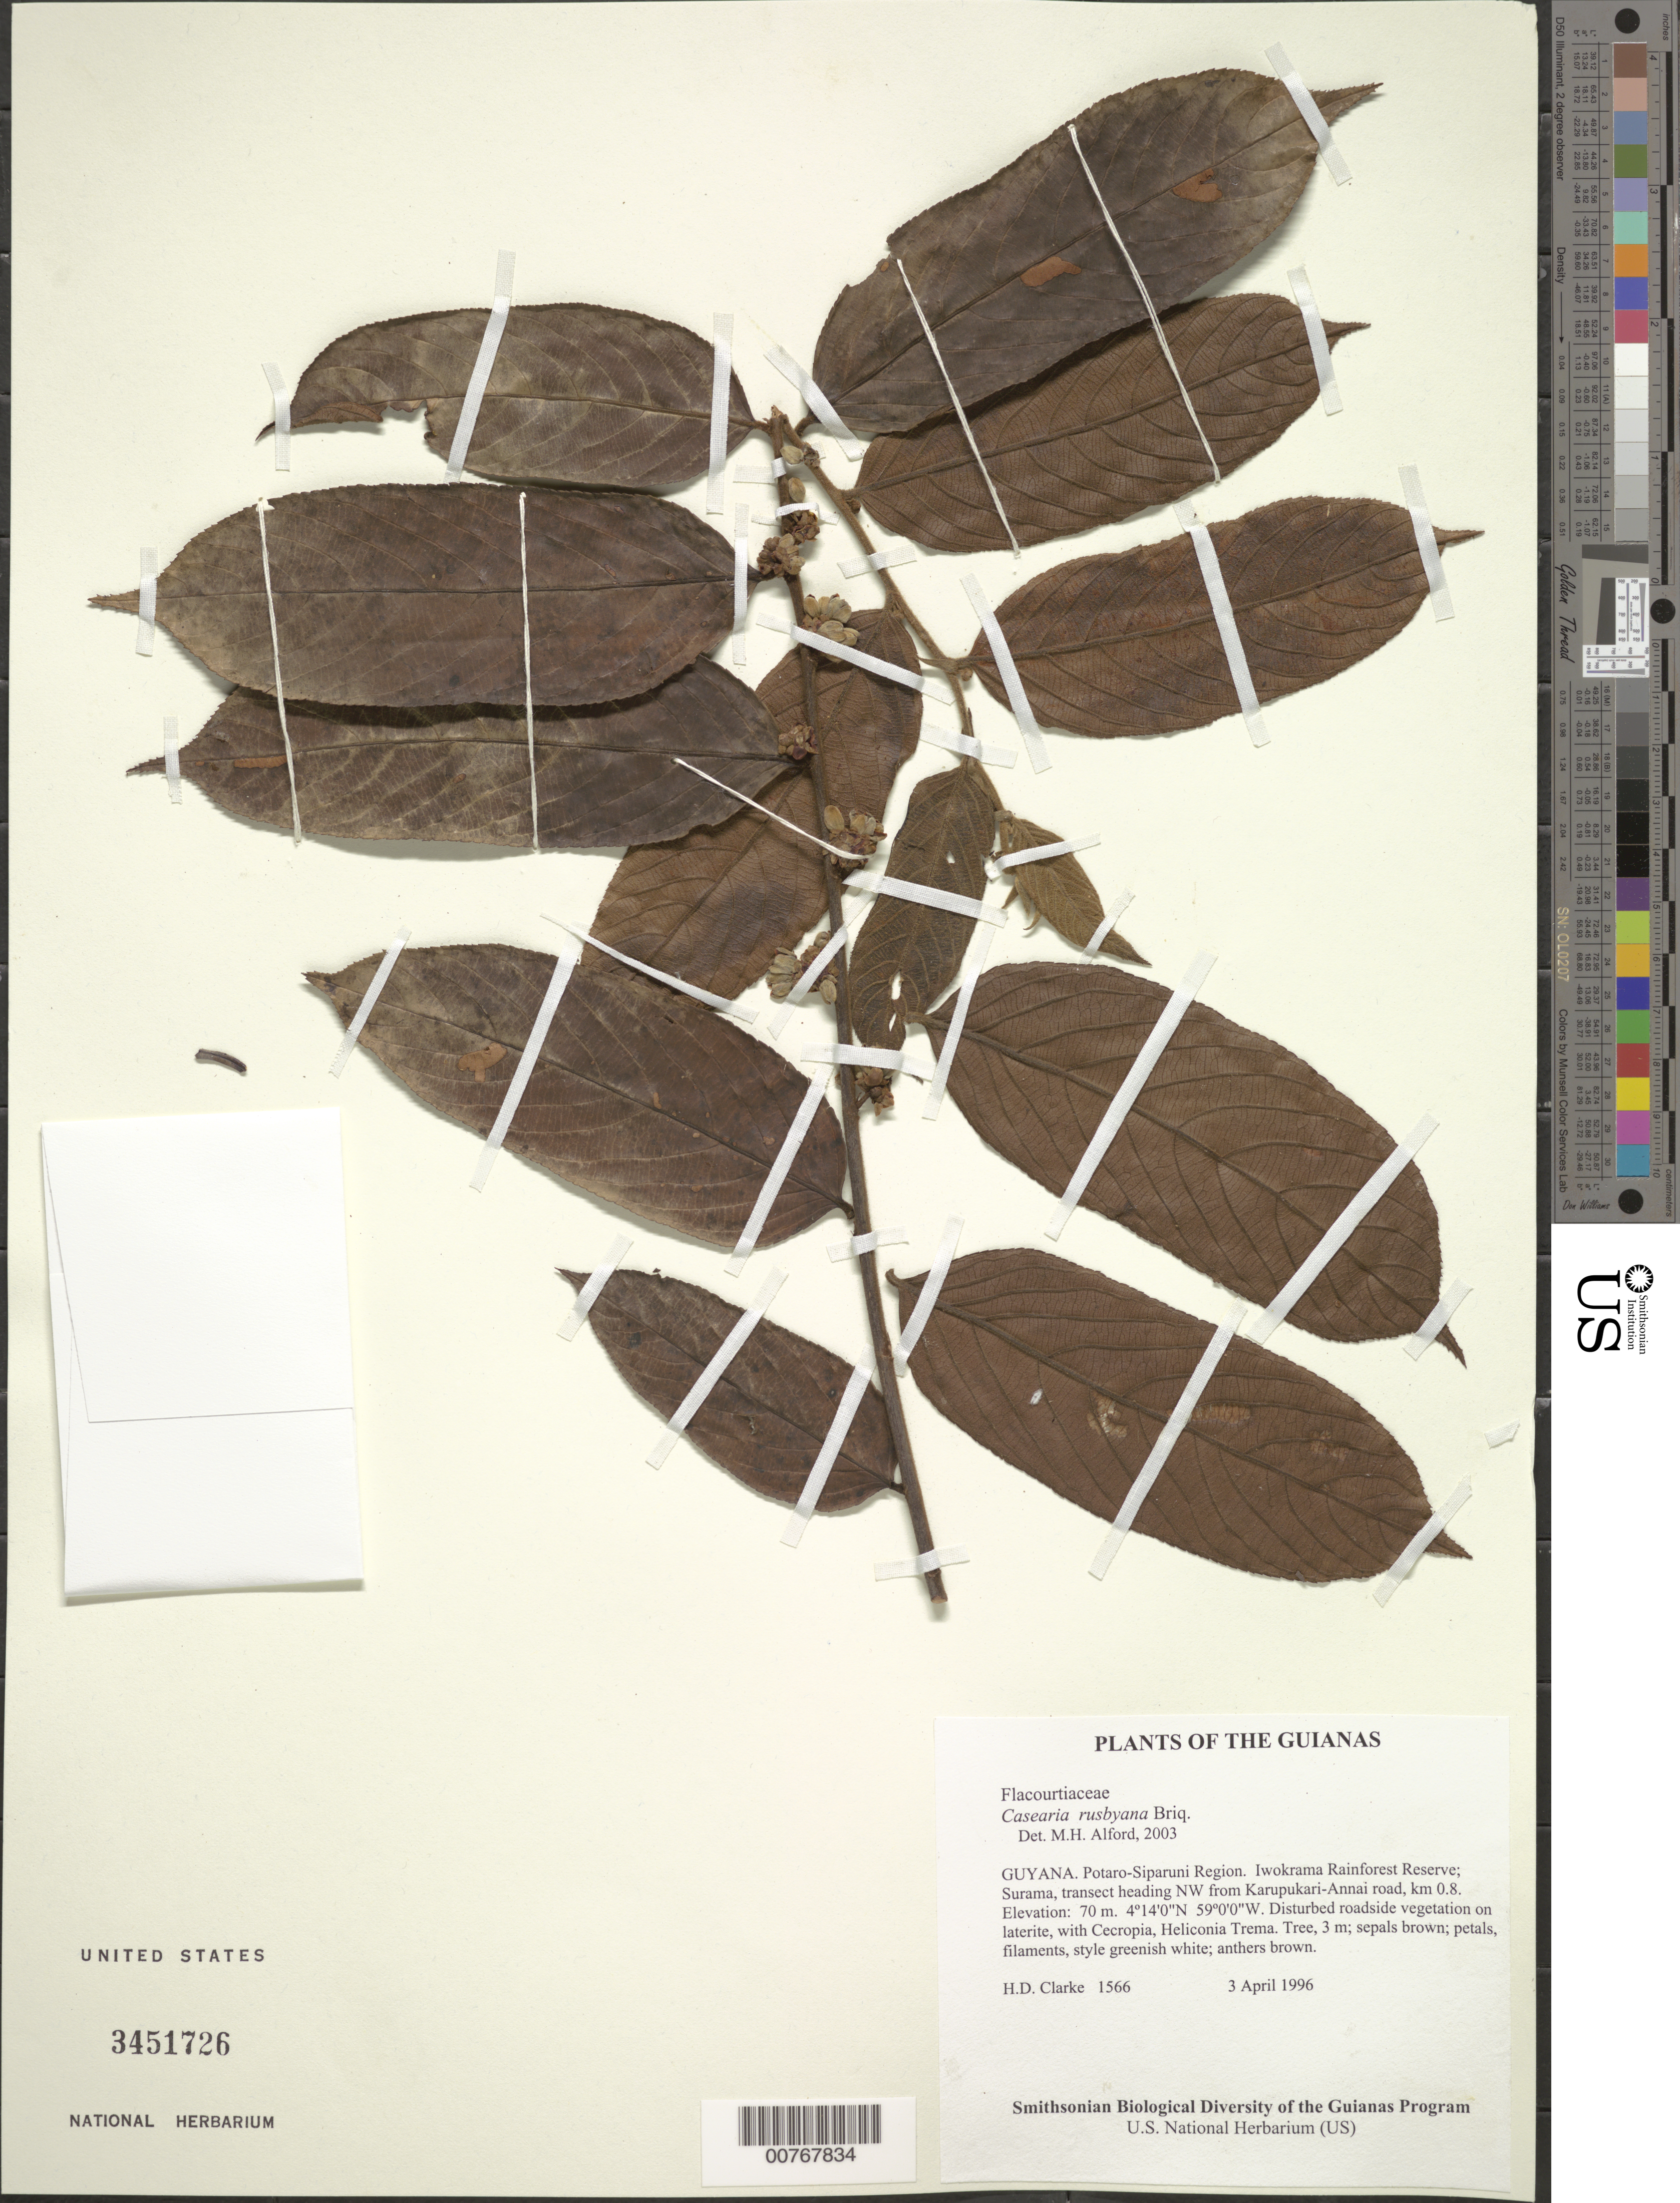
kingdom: Plantae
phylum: Tracheophyta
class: Magnoliopsida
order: Malpighiales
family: Salicaceae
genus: Casearia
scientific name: Casearia rusbyana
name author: Briq.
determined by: Liesner, R. L.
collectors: H. D. Clarke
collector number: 1566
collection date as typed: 3 April 1996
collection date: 1996-04-03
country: Guyana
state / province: Potaro-Siparuni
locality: Iwokrama Rainforest Reserve; Surama, transect heading NW from Karupukari-Annai road, km 0.8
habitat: Disturbed roadside vegetation on laterite, with Cecropia, Heliconia Trema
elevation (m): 70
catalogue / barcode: US 3451726